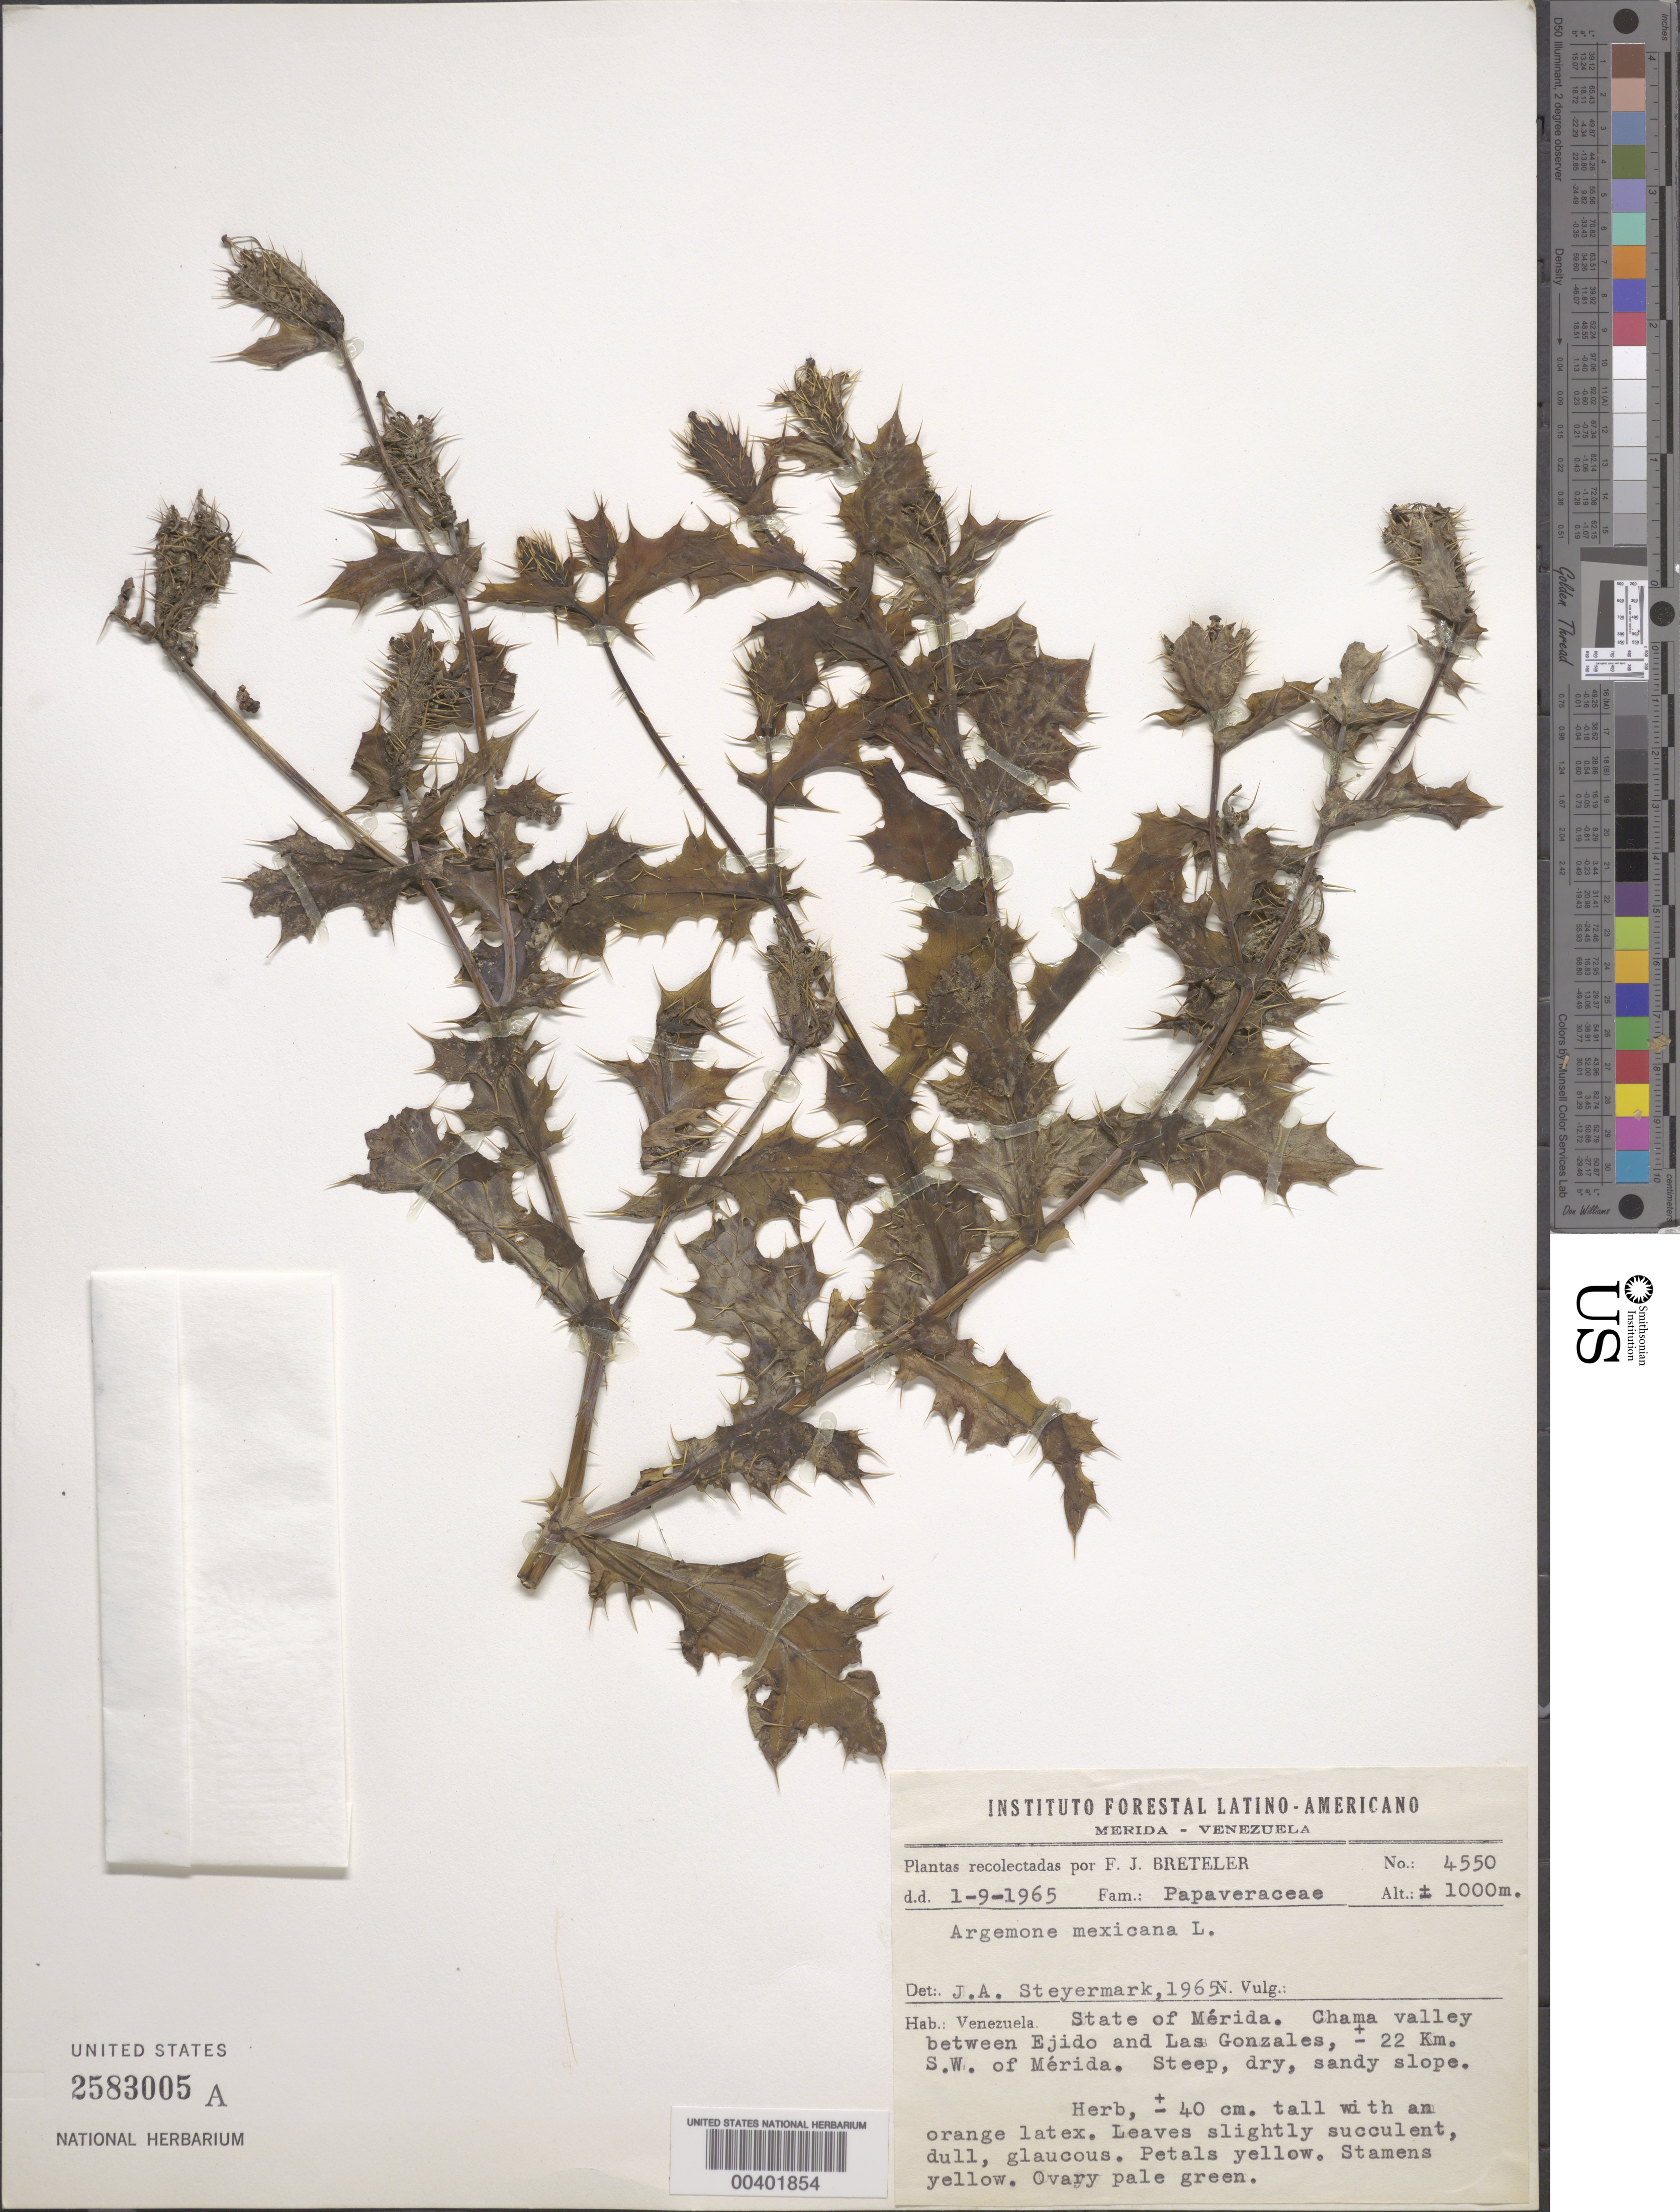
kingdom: Plantae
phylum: Tracheophyta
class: Magnoliopsida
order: Ranunculales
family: Papaveraceae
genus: Argemone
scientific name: Argemone mexicana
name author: L.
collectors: F. J. Breteler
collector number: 4550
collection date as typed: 01 Nov 1965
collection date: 1965-11-01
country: Venezuela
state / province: Mérida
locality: Chama valley between Ejido and Las Gonzales, +- 22 Km. S.W. of Mérida.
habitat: Steep, dry, sandy slope.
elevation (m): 1000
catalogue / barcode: US 2583005A